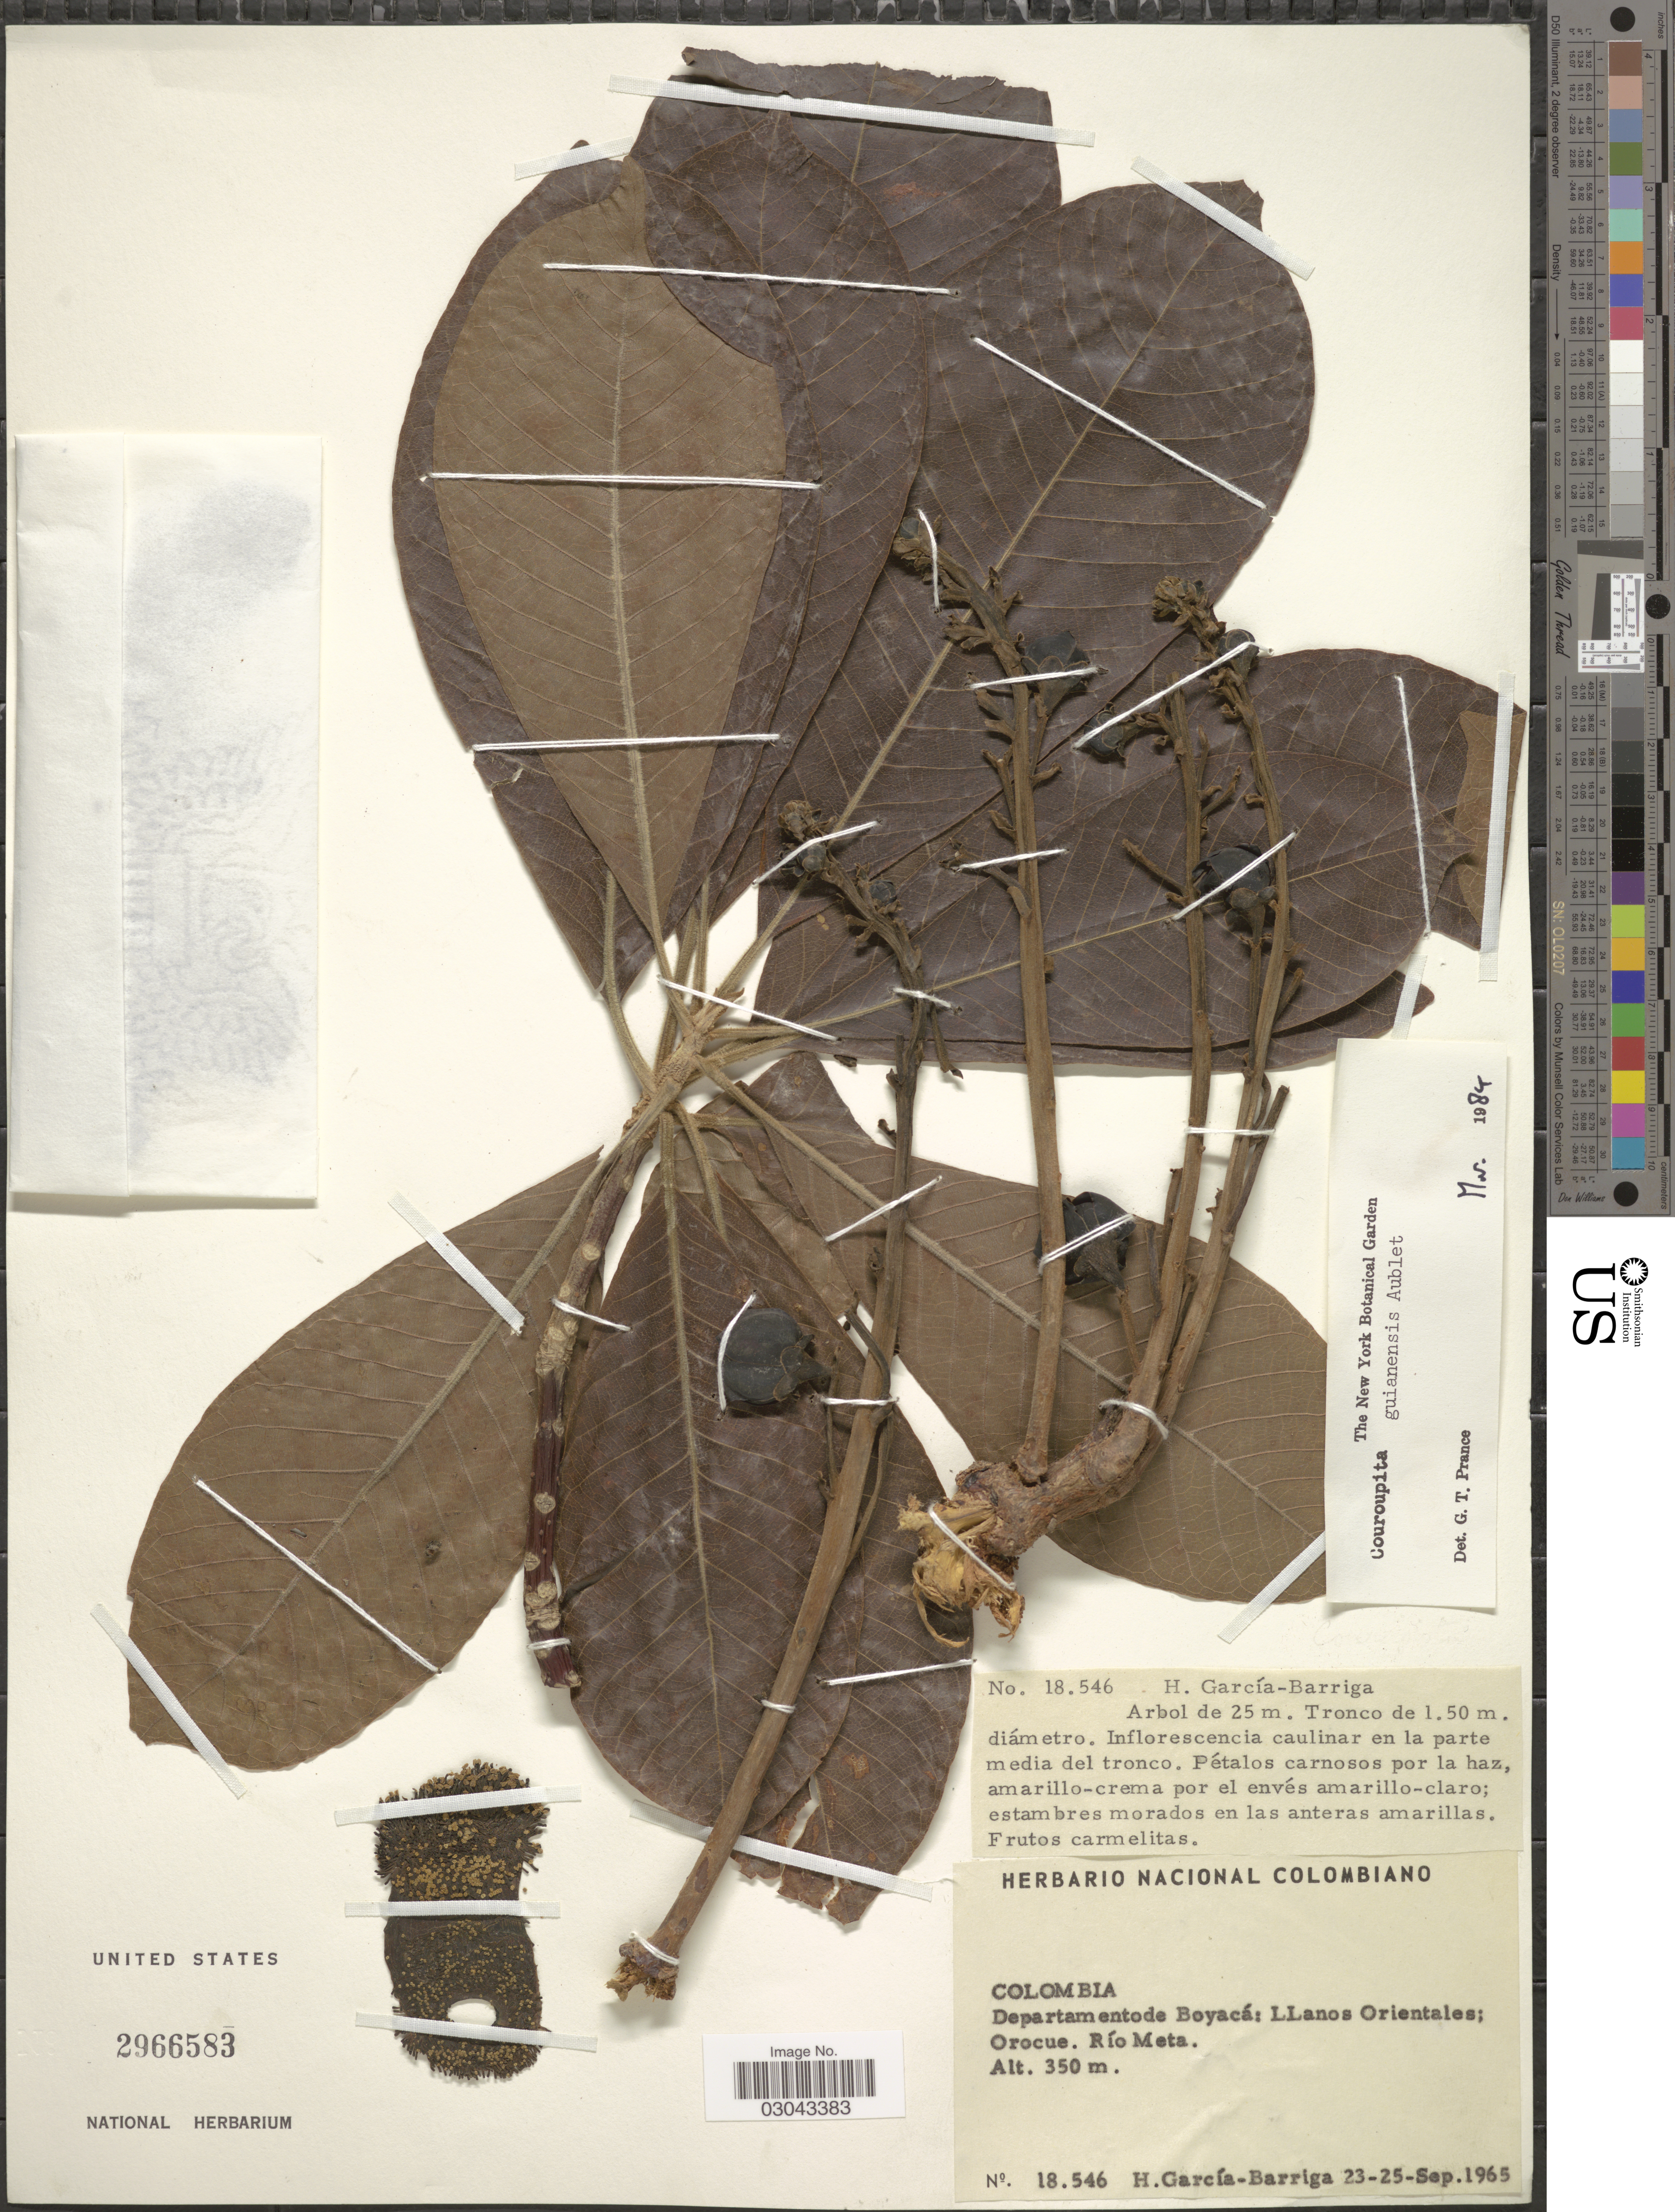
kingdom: Plantae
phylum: Tracheophyta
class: Magnoliopsida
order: Ericales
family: Lecythidaceae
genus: Couroupita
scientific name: Couroupita guianensis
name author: Aubl.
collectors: H. García Barriga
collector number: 18546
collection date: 1965-09-23/1965-09-25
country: Colombia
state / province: Boyacá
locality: Departamento de Boyacá: Llanos Orientales; Orocue, Río Meta.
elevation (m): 350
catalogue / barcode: US 2966583